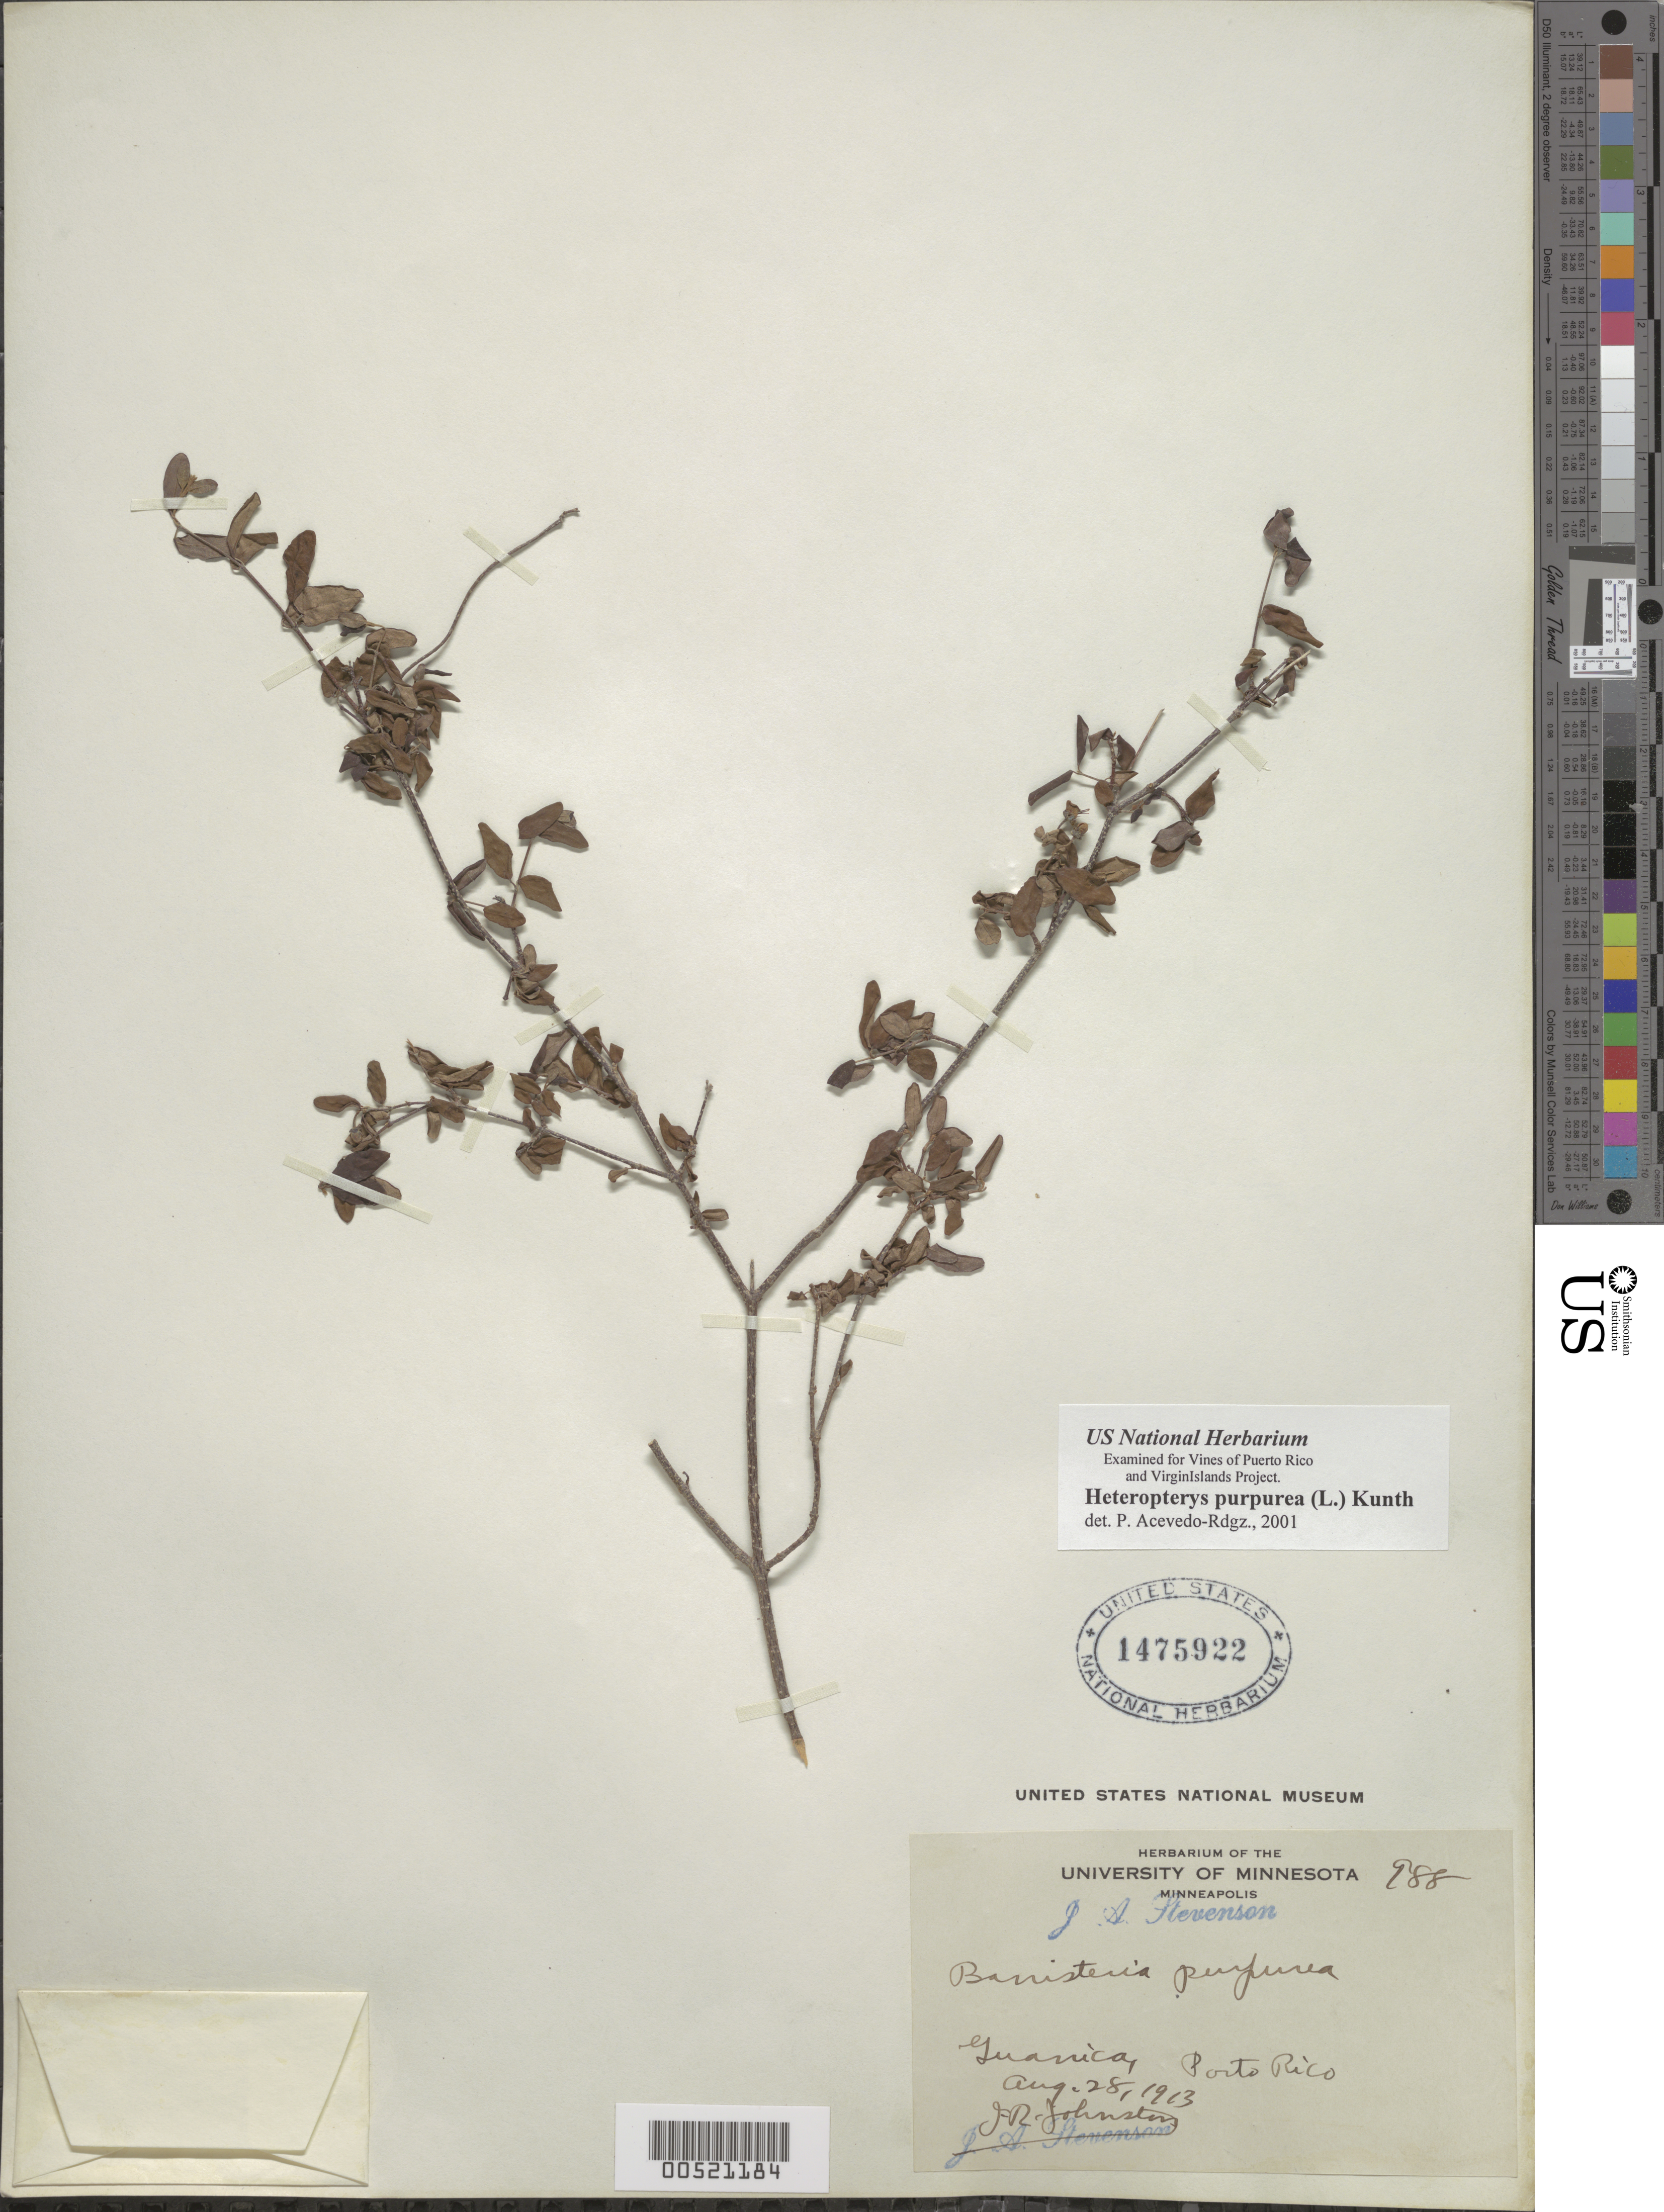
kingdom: Plantae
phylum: Tracheophyta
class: Magnoliopsida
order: Malpighiales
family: Malpighiaceae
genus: Heteropterys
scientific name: Heteropterys purpurea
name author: (L.) Kunth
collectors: J. Stevenson & J. Johnston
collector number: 988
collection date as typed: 28 Aug 1913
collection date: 1913-08-28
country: Puerto Rico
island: Greater Antilles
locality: Guanica.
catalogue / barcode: US 1475922